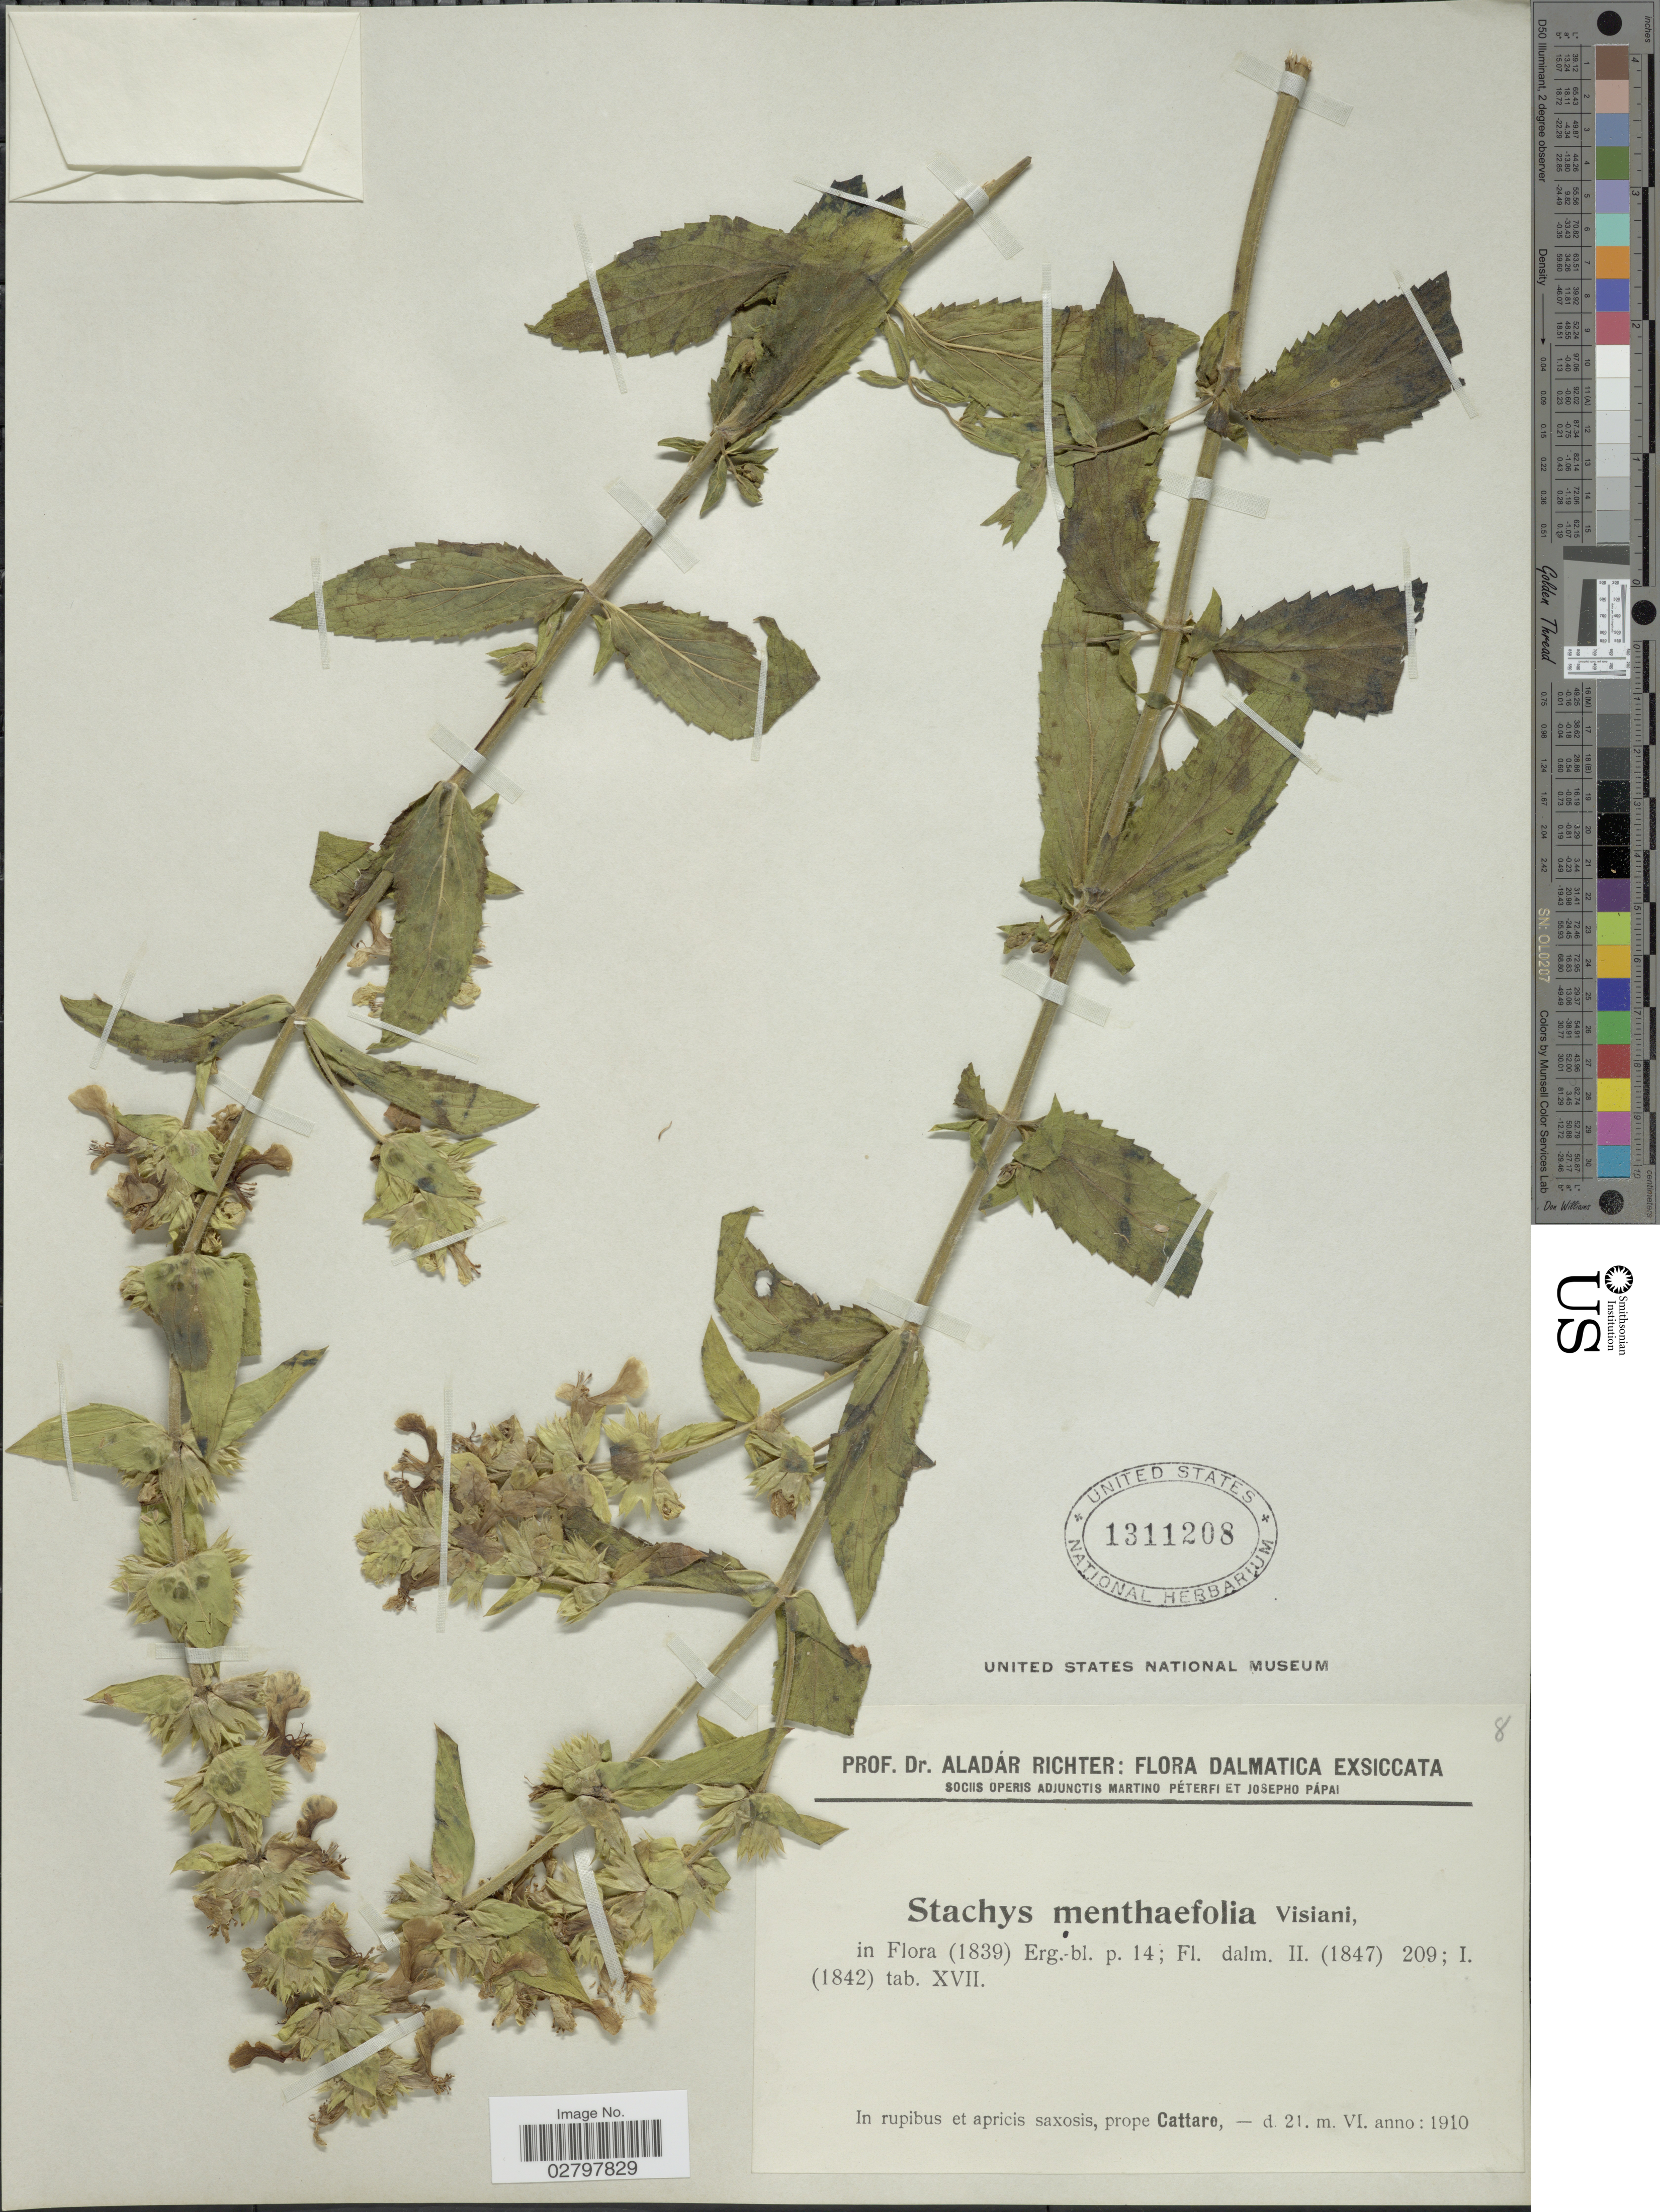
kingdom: Plantae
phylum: Tracheophyta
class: Magnoliopsida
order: Lamiales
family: Lamiaceae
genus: Stachys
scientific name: Stachys menthifolia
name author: Vis.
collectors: A. Richter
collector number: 8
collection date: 1910-06-21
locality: Dalmatica, In rupibus et apricis saxosis, prope Cattare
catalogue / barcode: US 1311208